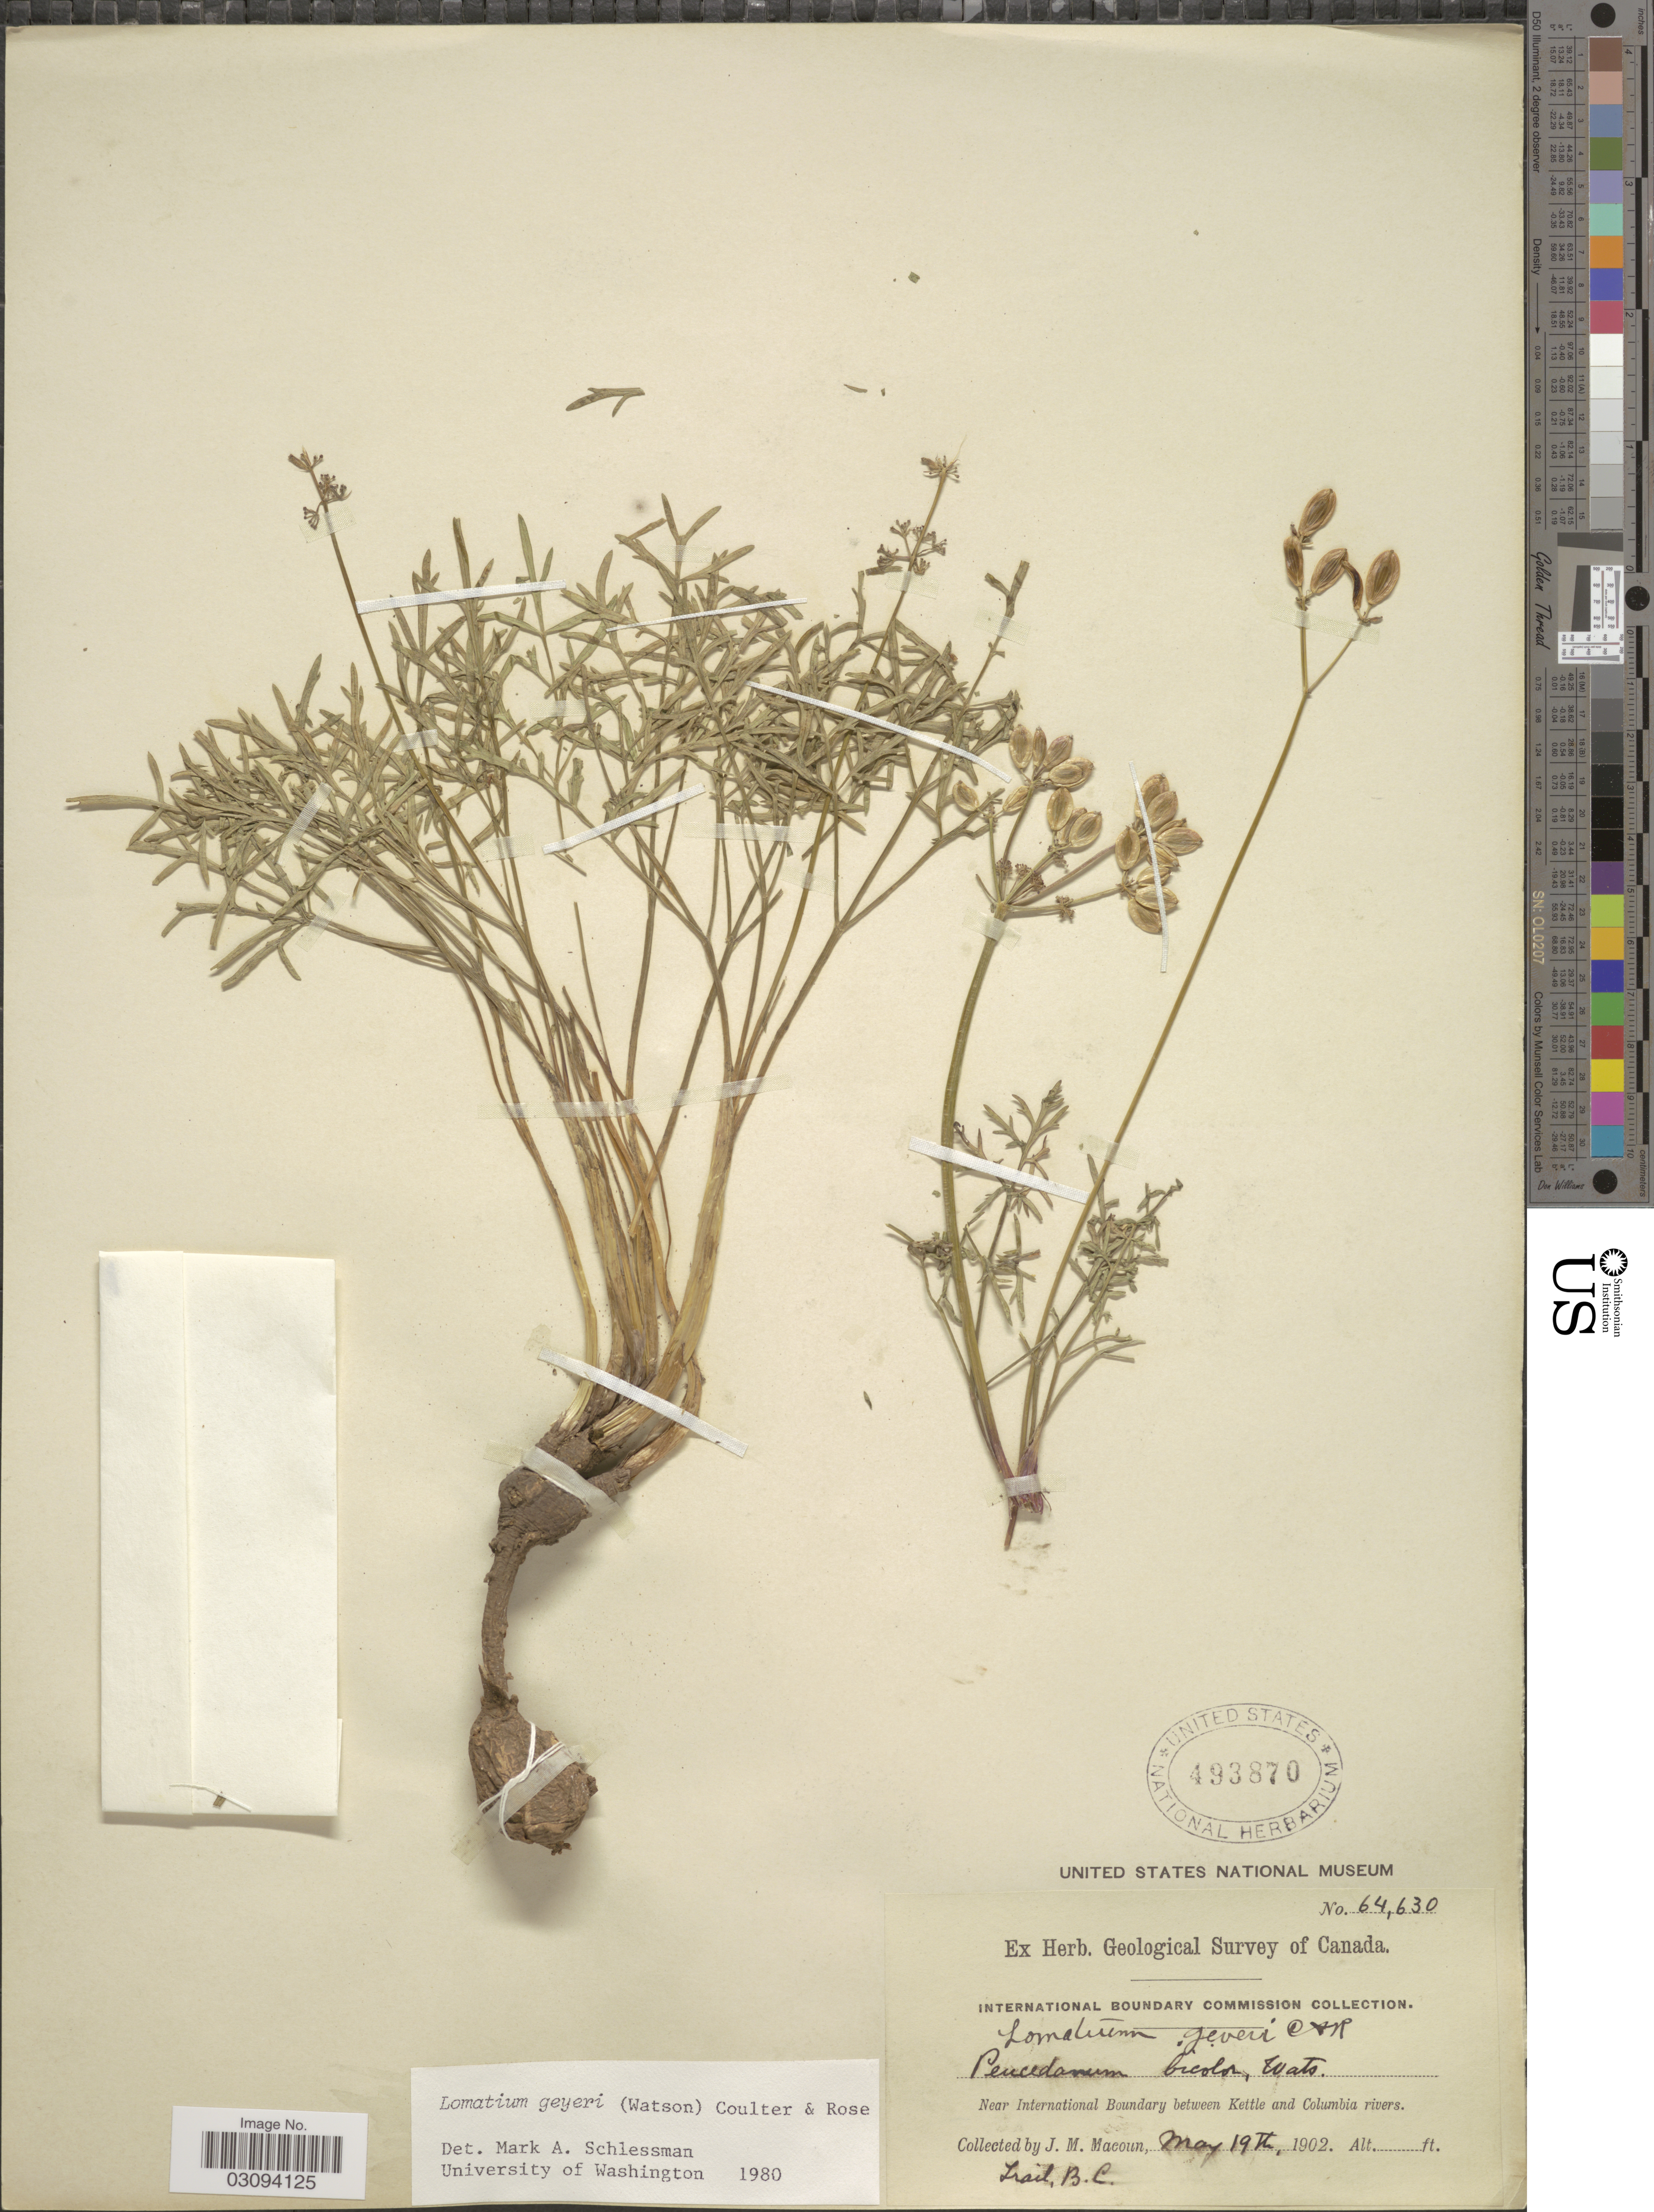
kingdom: Plantae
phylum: Tracheophyta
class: Magnoliopsida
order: Apiales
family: Apiaceae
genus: Lomatium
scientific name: Lomatium geyeri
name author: (S. Watson) J.M. Coult. & Rose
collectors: J. M. Macoun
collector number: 64630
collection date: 1902-05-19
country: Canada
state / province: British Columbia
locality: Near International Boundary between Kettle and Columbia rivers. Trail, B. C.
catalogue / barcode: US 493870